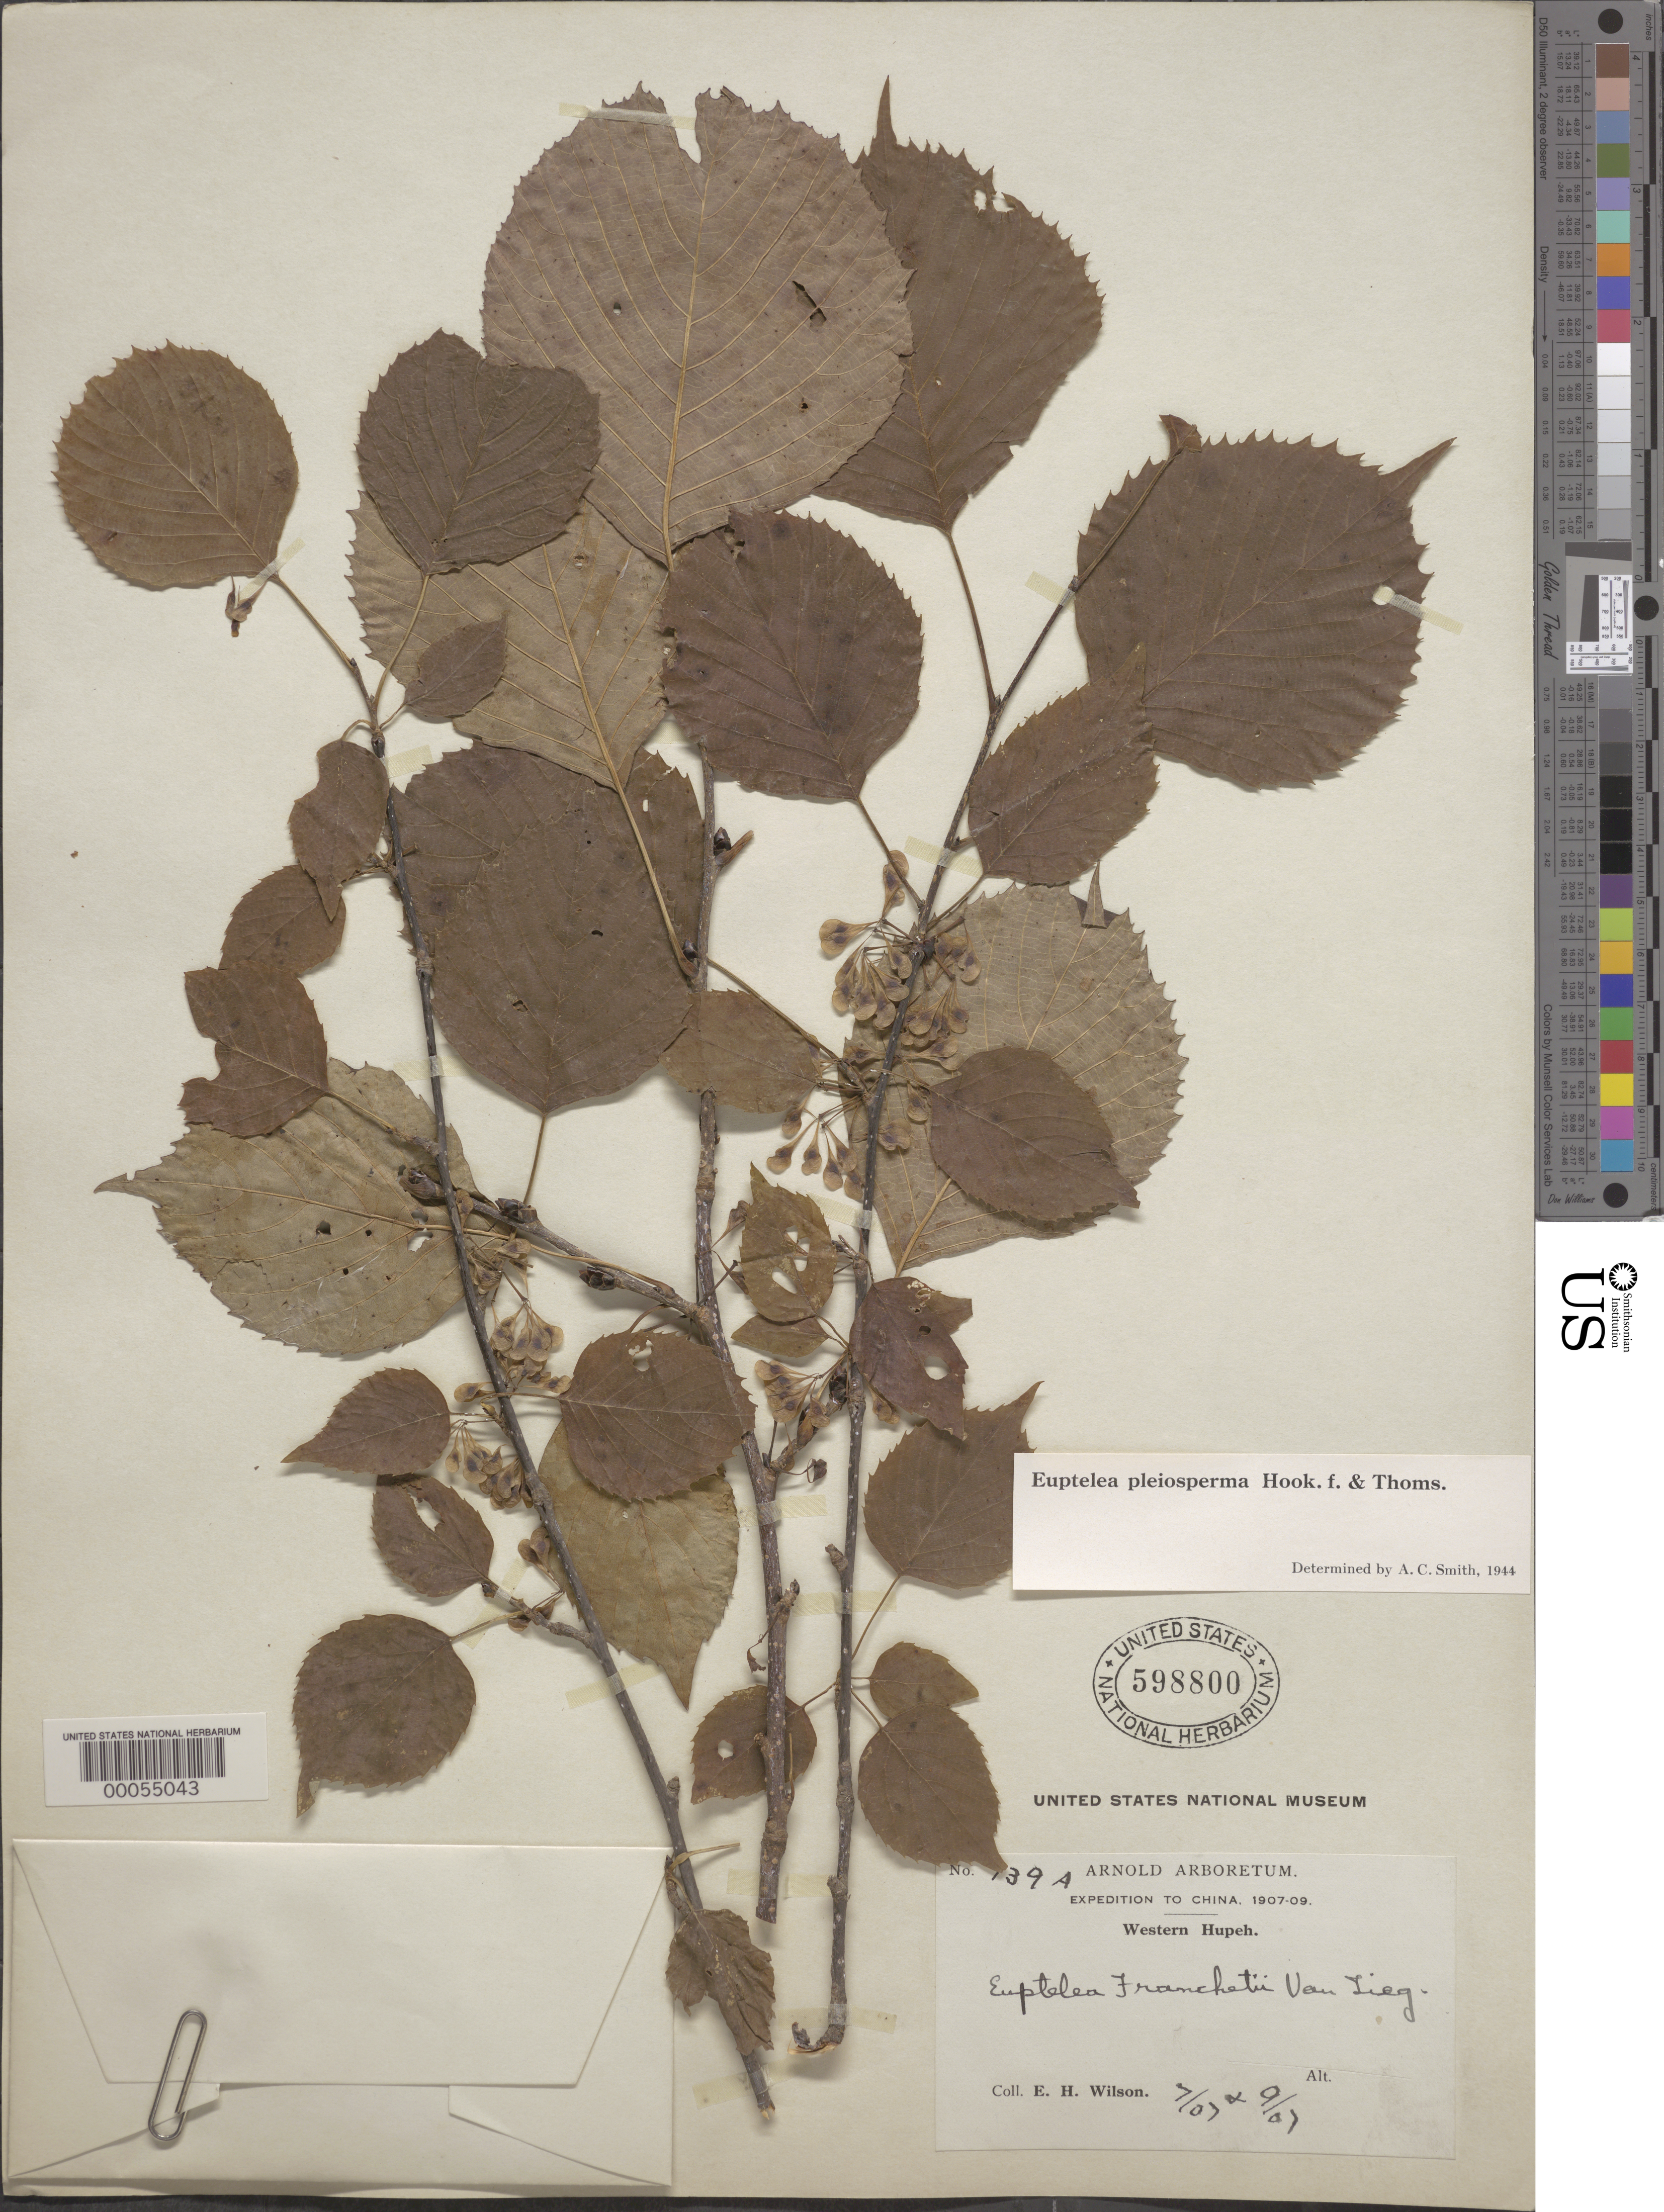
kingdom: Plantae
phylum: Tracheophyta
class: Magnoliopsida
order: Ranunculales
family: Eupteleaceae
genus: Euptelea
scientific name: Euptelea pleiosperma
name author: Hook. f. & Thomson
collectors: E. H. Wilson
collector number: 139a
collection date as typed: Jul 1907 to -- Sep 1907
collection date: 1907-07/1907-09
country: China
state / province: Hubei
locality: Western hupeh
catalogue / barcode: US 598800